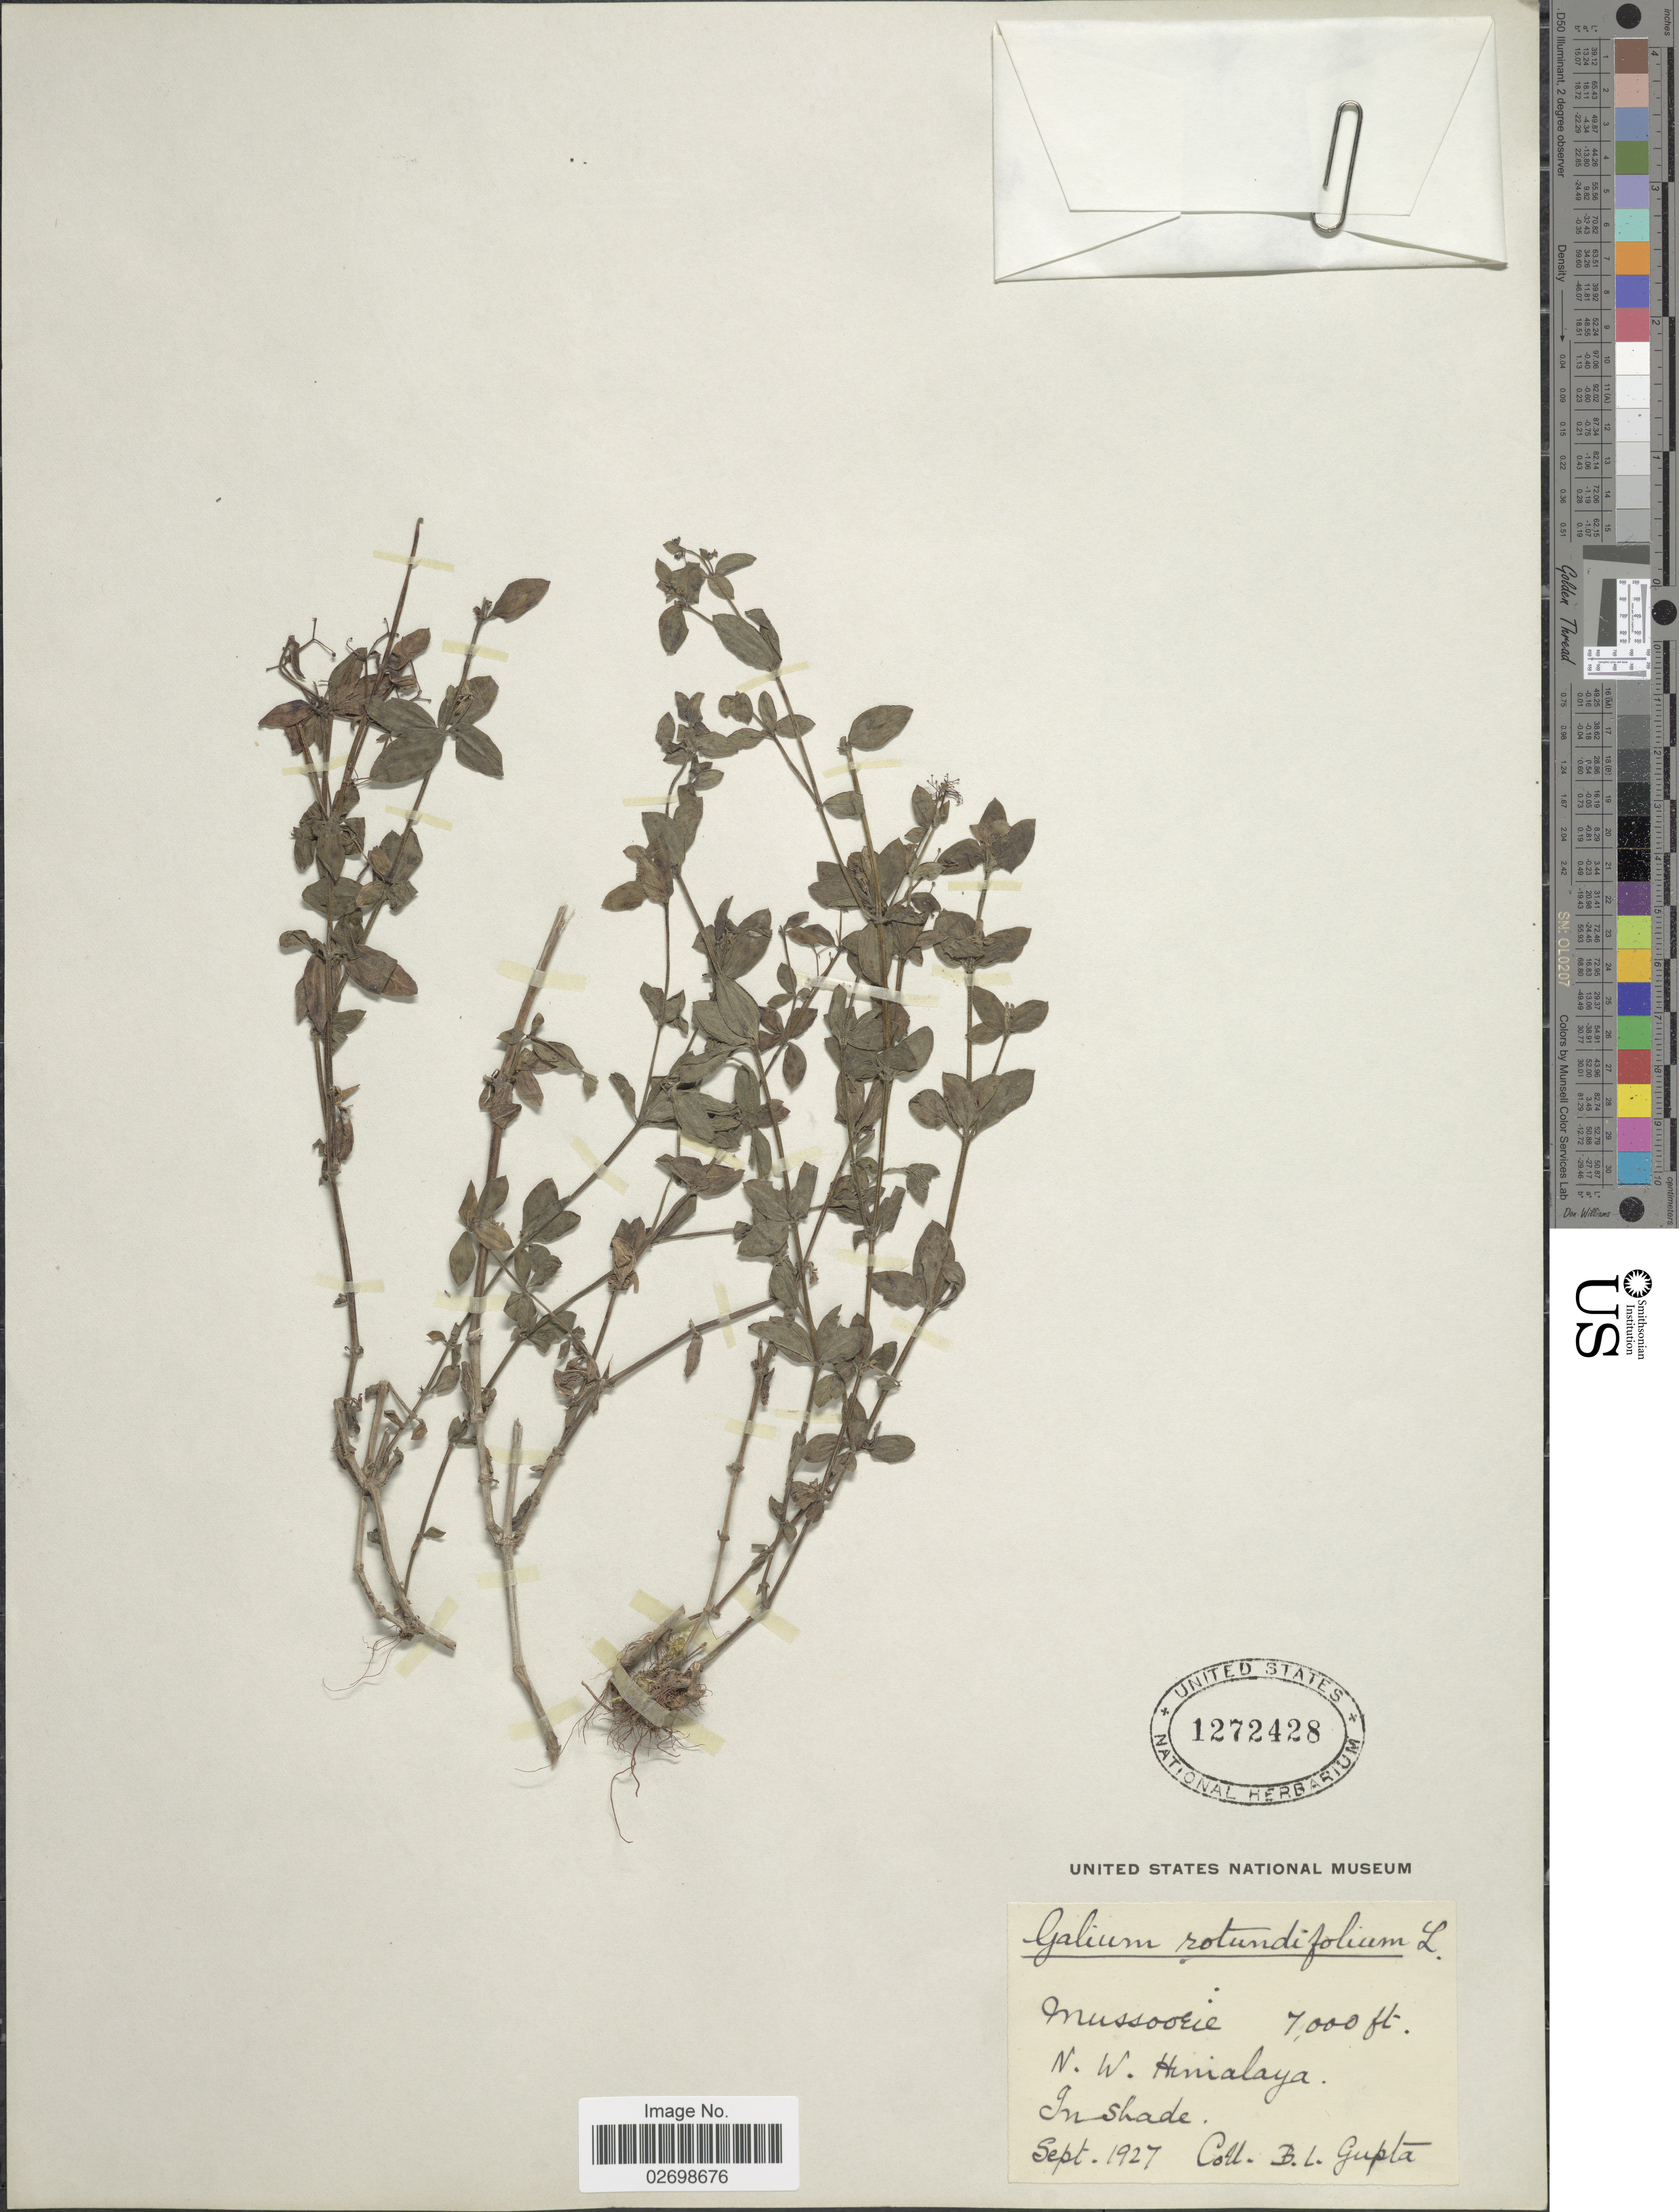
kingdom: Plantae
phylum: Tracheophyta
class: Magnoliopsida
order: Gentianales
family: Rubiaceae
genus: Galium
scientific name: Galium rotundifolium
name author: L.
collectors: B. L. Gupta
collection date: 1927-09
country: India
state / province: Uttarakhand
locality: Mussoorie, N. W. Himalaya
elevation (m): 2134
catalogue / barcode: US 1272428